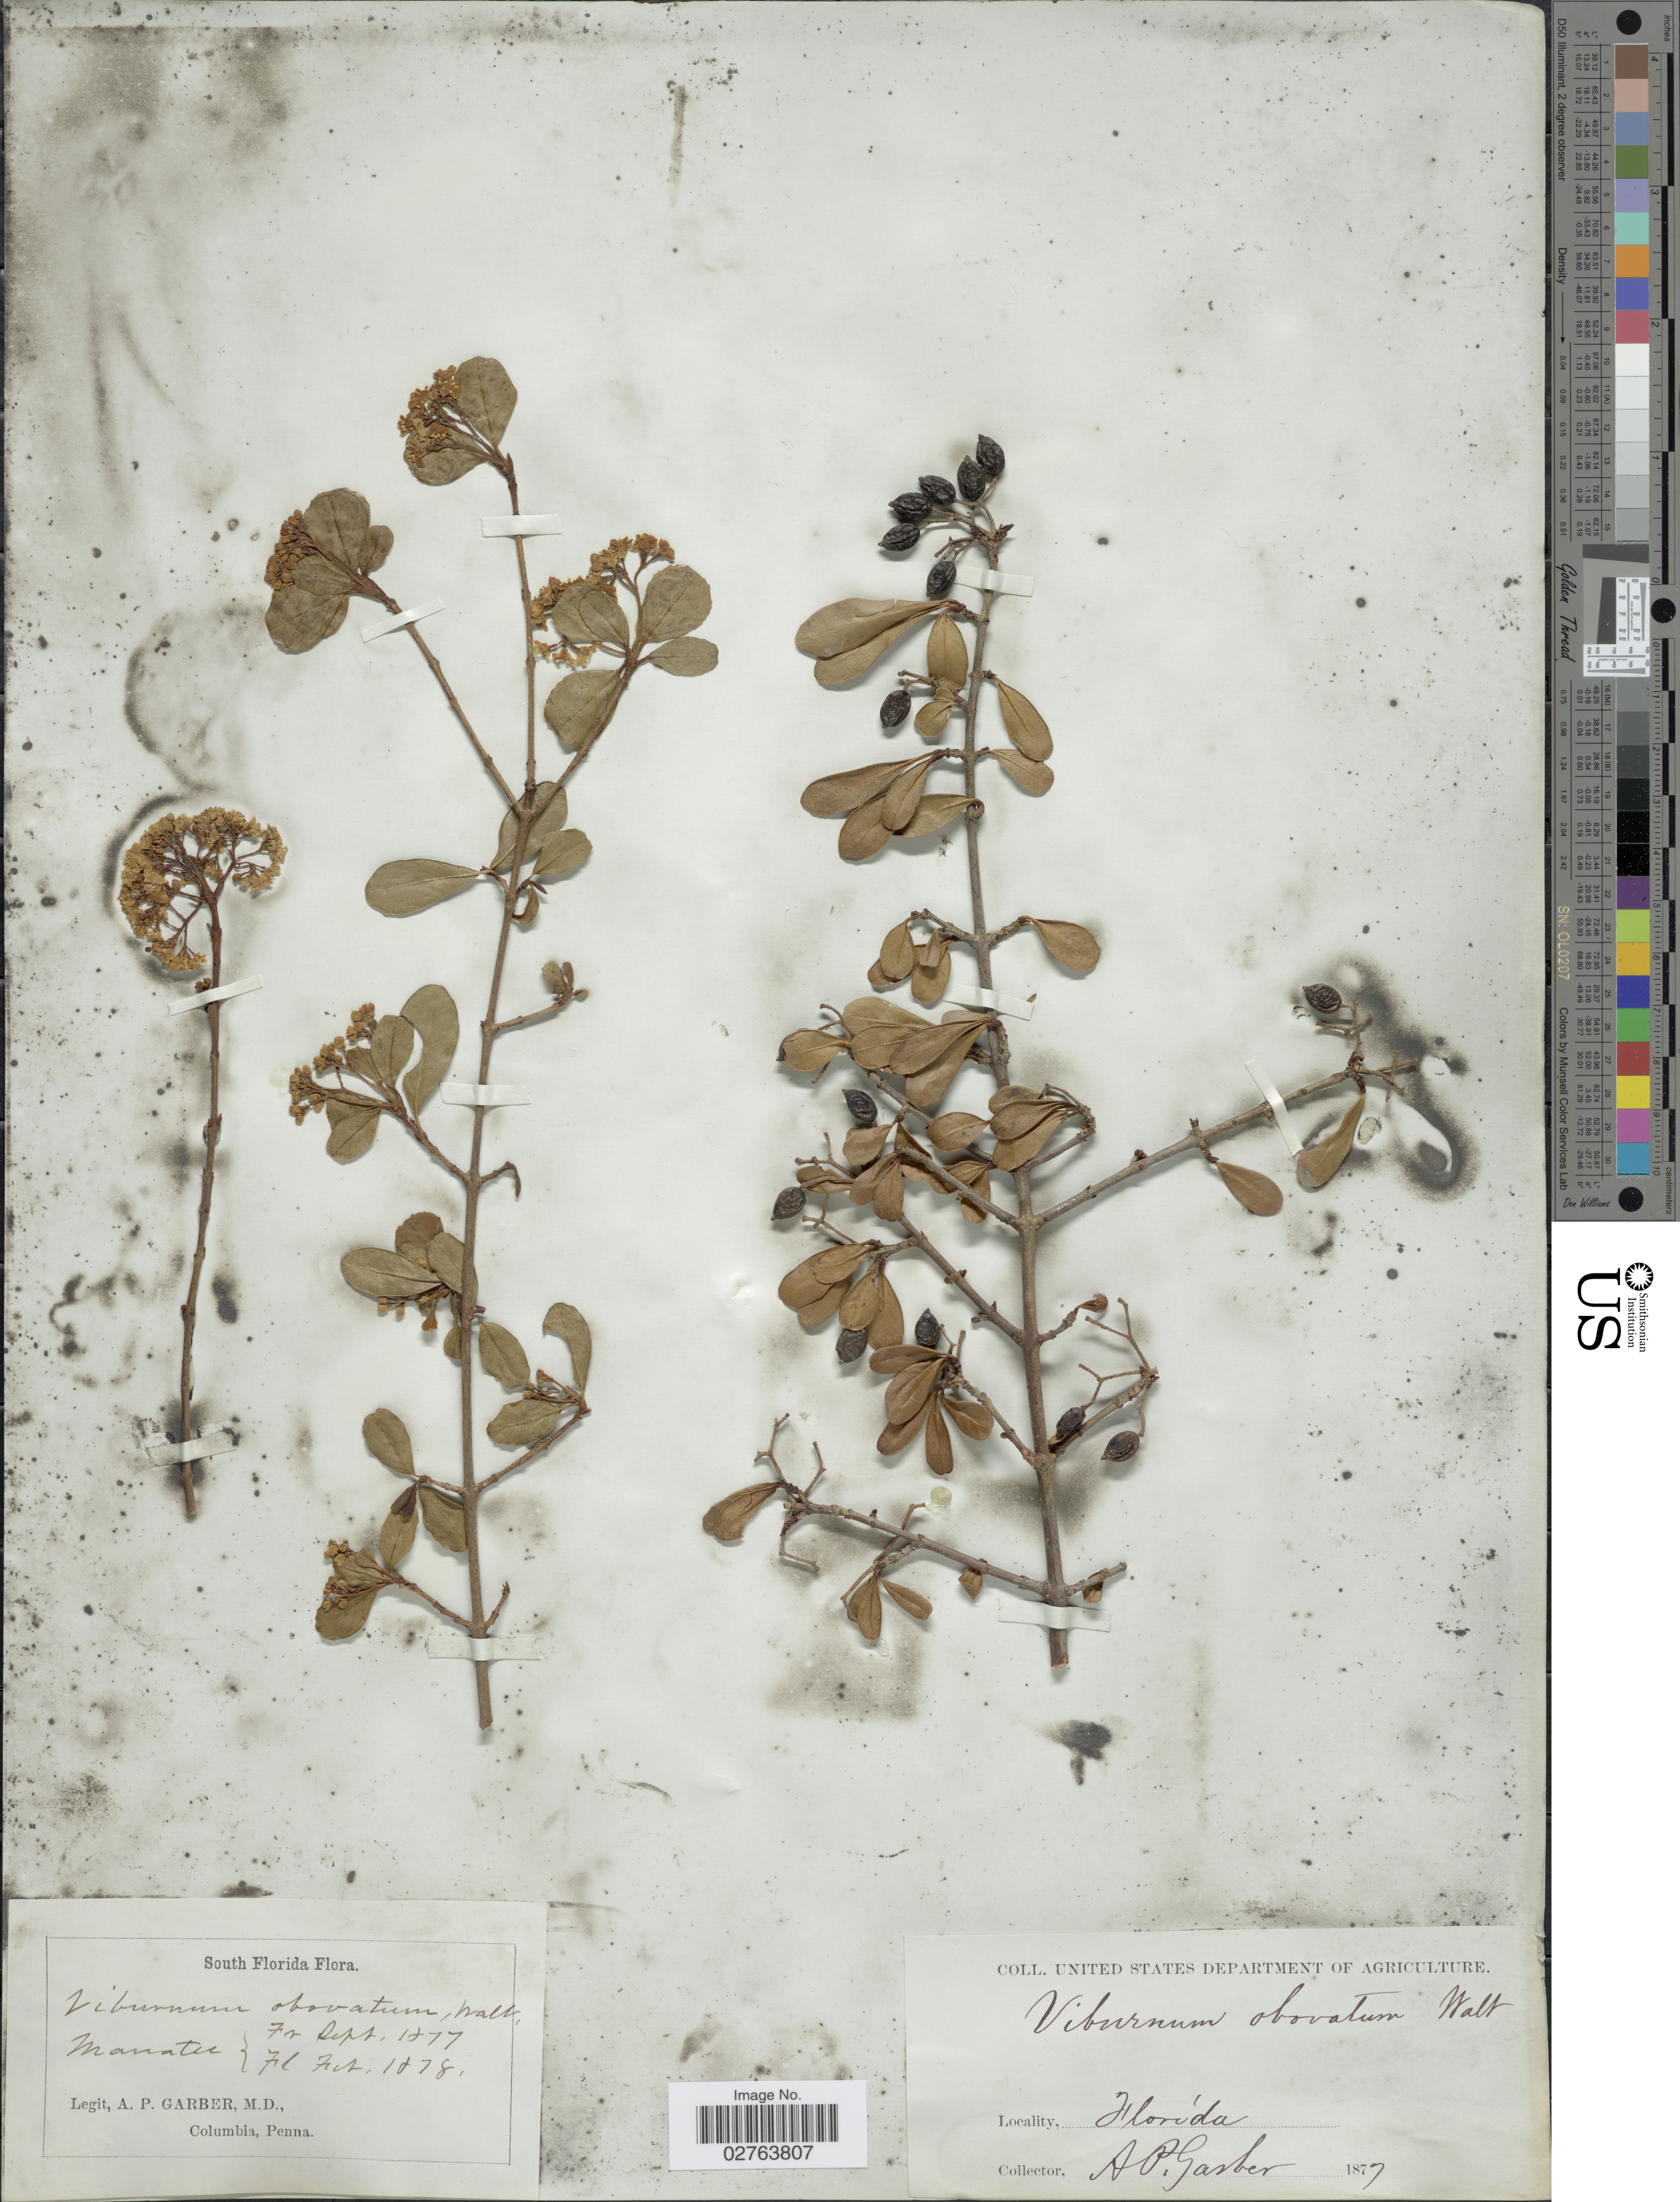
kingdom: Plantae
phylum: Tracheophyta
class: Magnoliopsida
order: Dipsacales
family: Viburnaceae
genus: Viburnum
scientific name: Viburnum obovatum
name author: Walter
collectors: A. P. Garber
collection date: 1877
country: United States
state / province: Florida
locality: South Florida. Manatee.